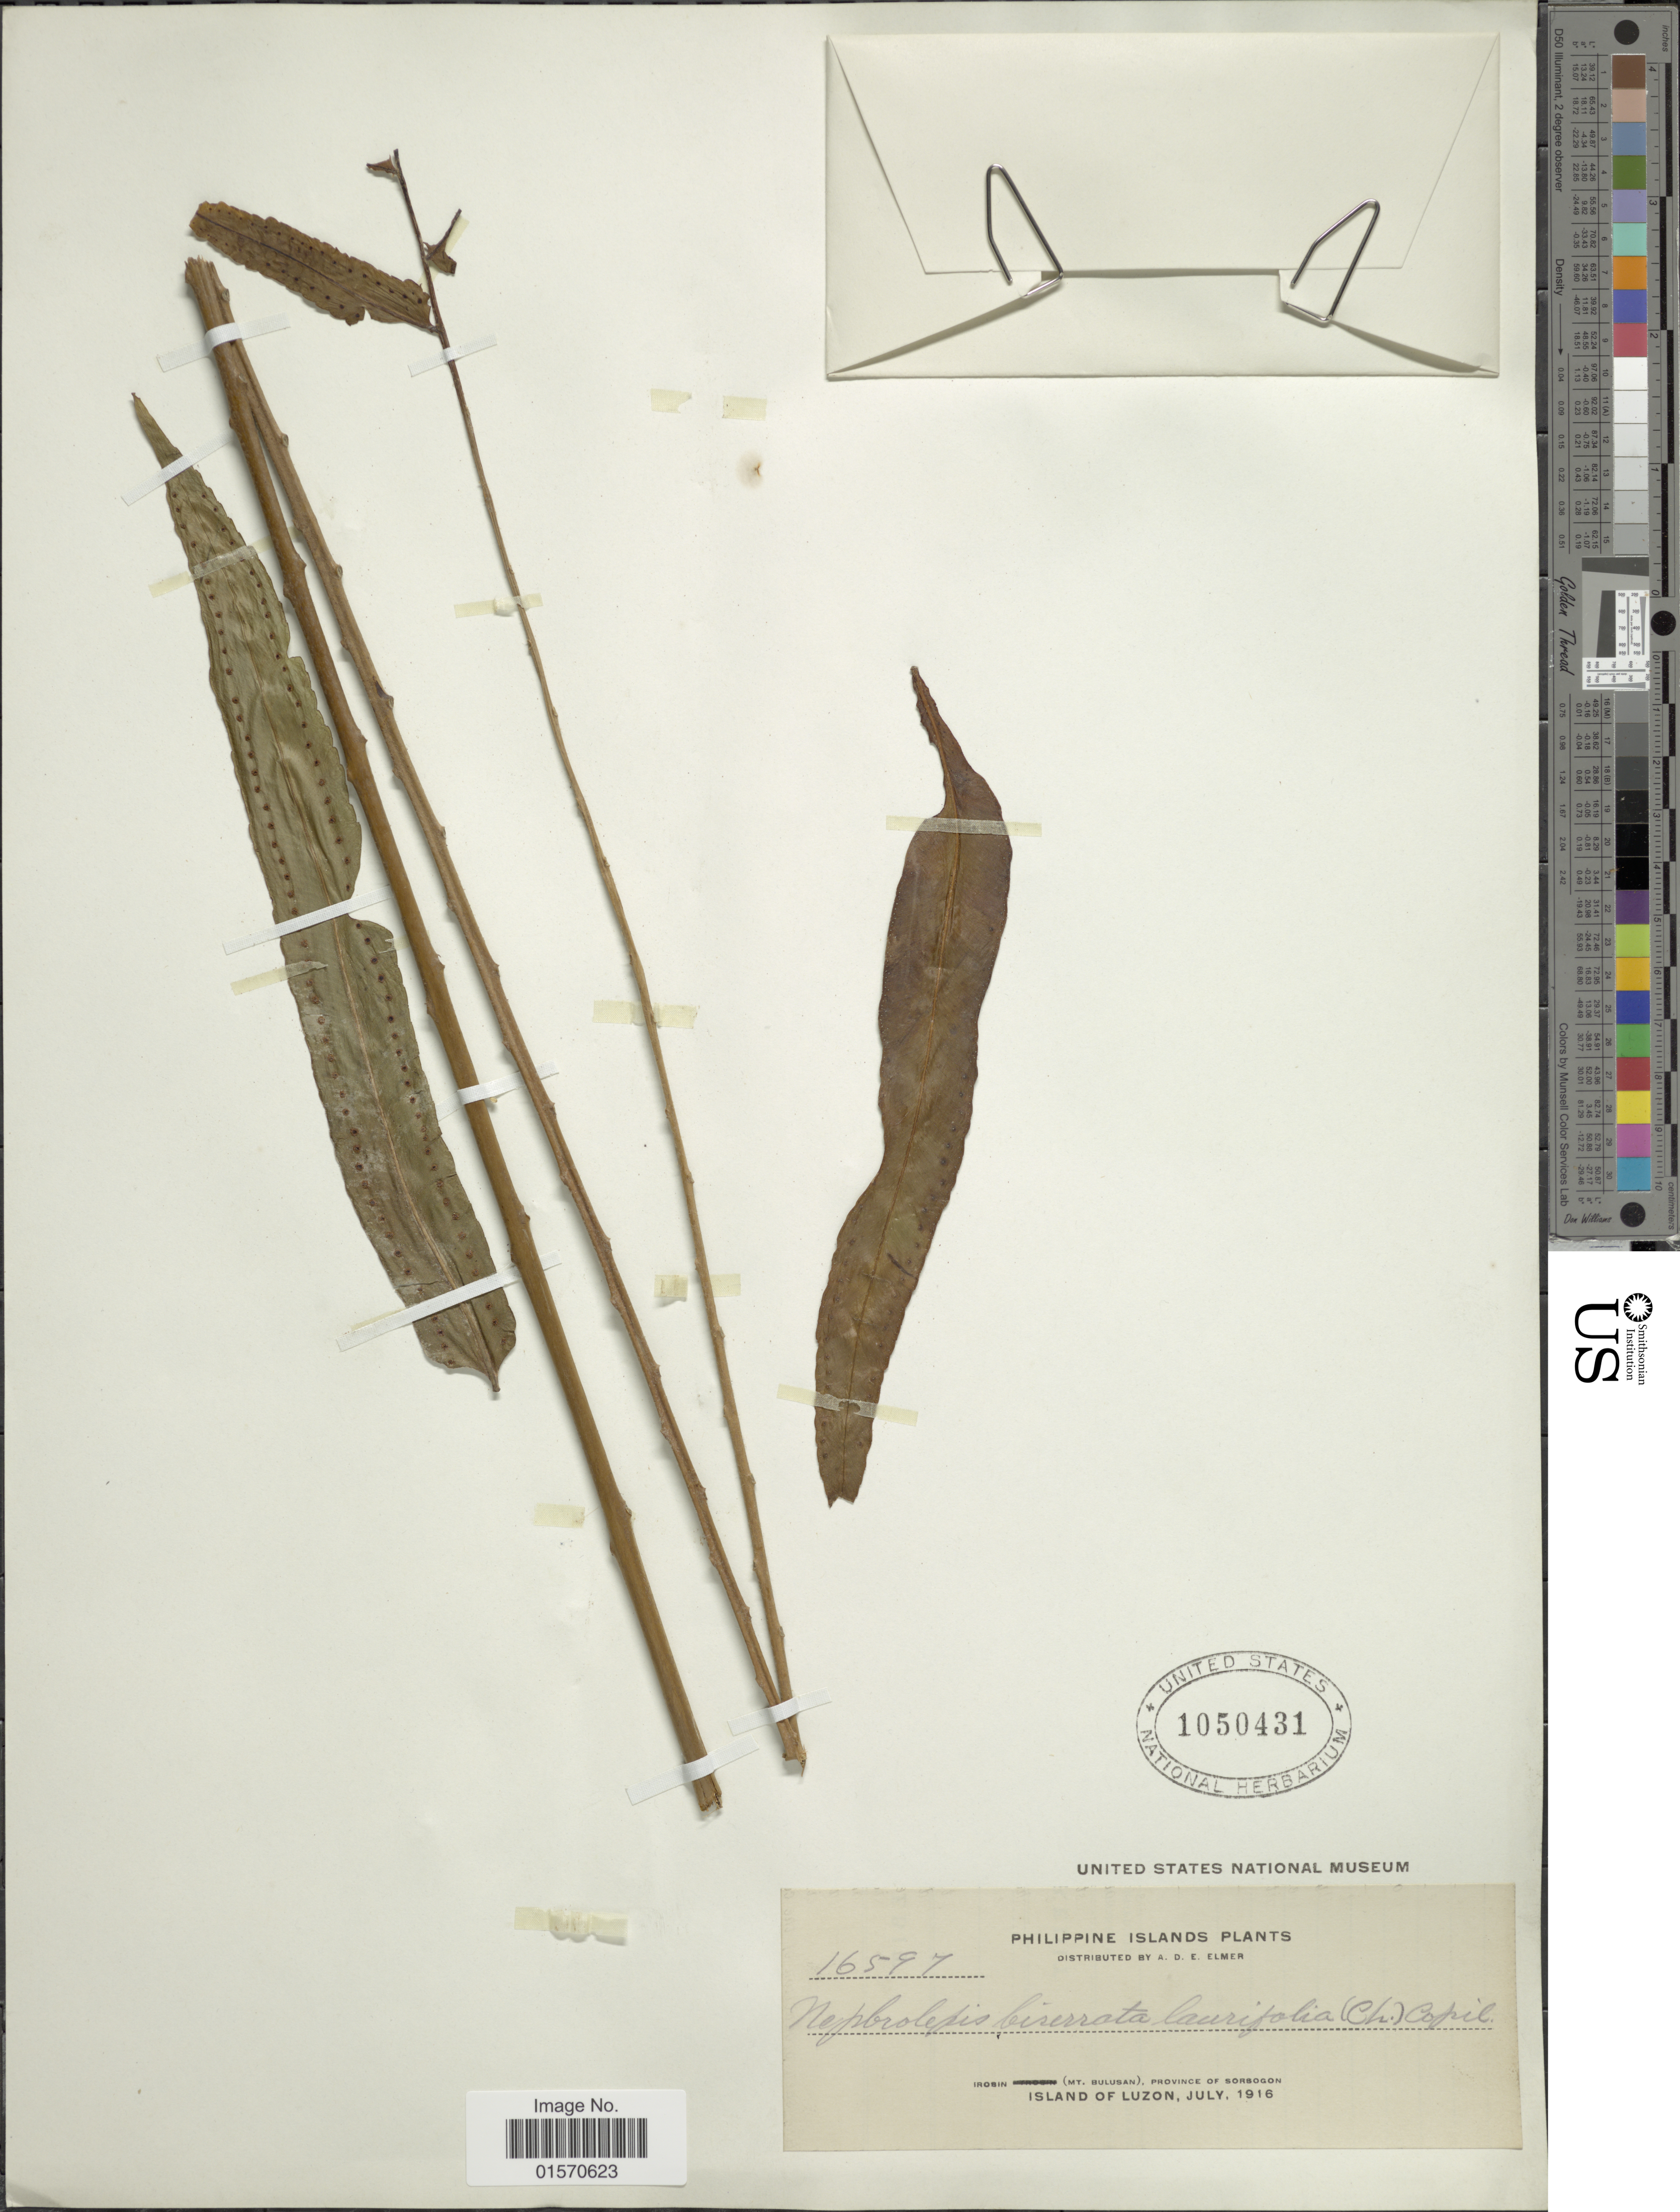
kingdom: Plantae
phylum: Tracheophyta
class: Polypodiopsida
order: Polypodiales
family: Nephrolepidaceae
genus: Nephrolepis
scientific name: Nephrolepis laurifolia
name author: Christ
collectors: A. D. E. Elmer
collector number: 16597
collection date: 1916-07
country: Philippines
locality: Philippine Island, Irosin (Mt. Bulusan), Province of Sorsogon. Island of Luzon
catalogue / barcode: US 1050431